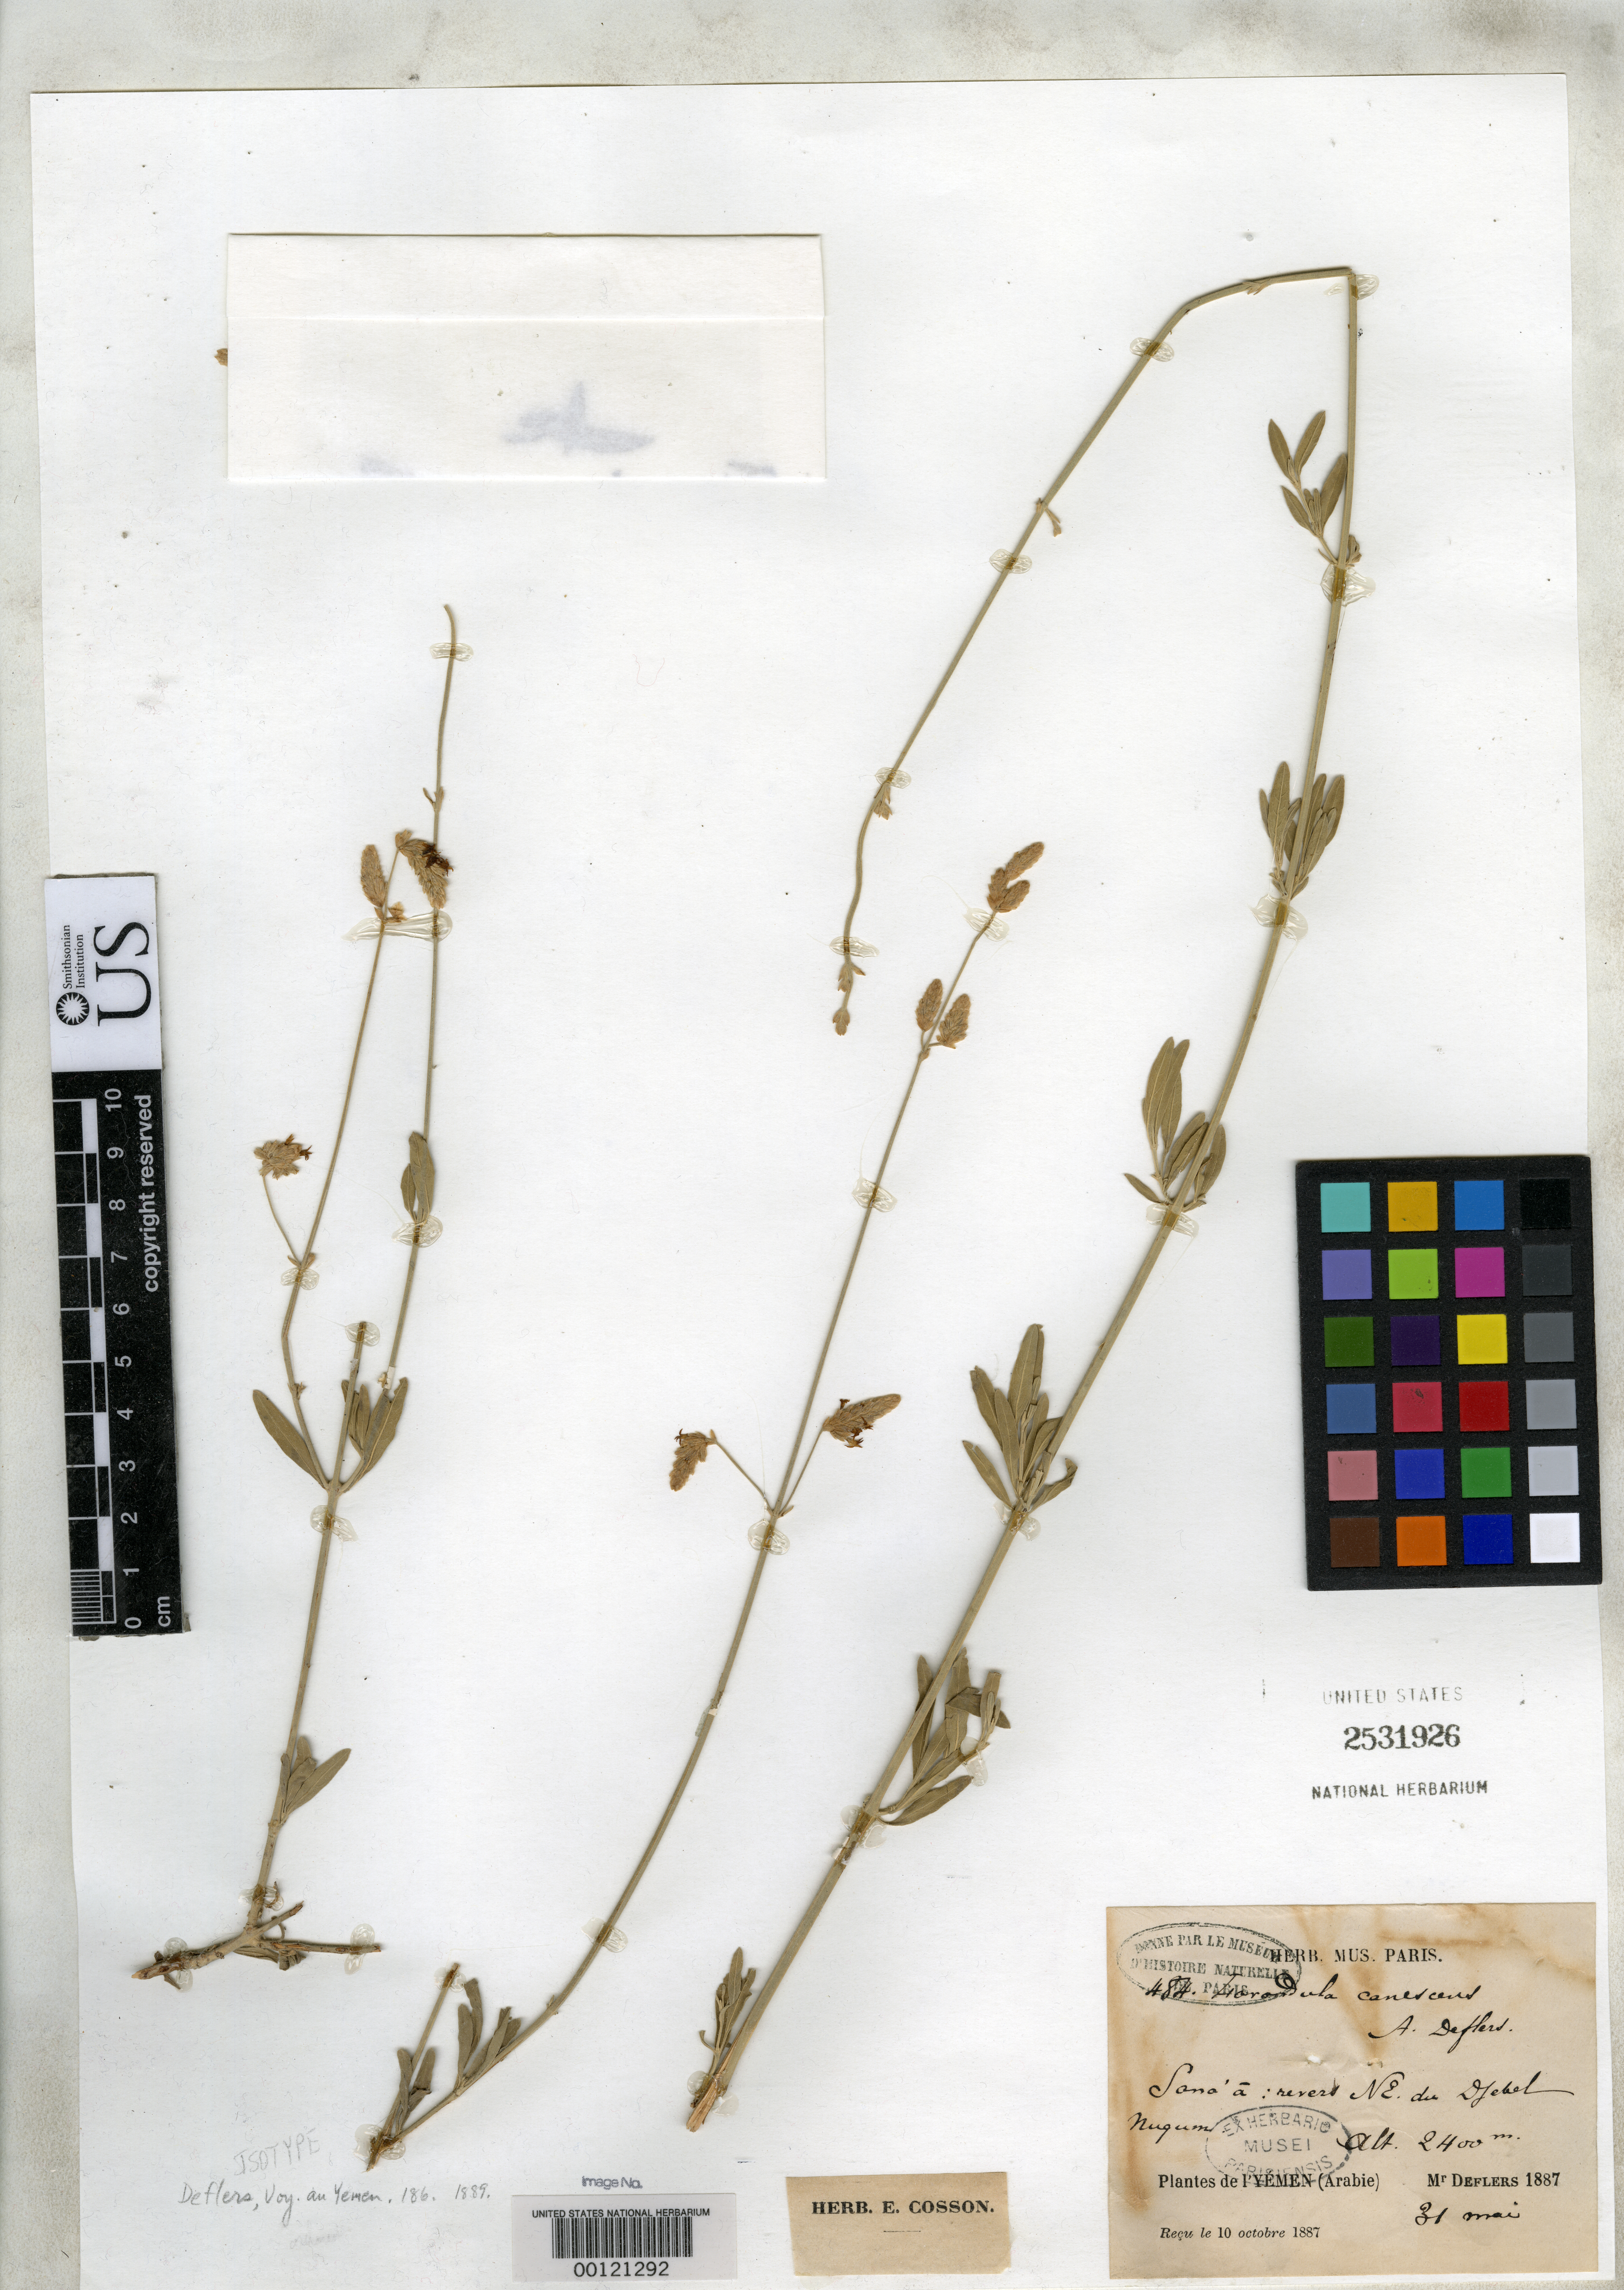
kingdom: Plantae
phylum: Tracheophyta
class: Magnoliopsida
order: Lamiales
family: Lamiaceae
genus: Lavandula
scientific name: Lavandula canescens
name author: Deflers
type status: Isotype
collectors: A. Deflers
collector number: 484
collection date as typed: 31 May 1887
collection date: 1887-05-31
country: Yemen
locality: Sanaa, Djebel.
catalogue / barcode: US 2531926